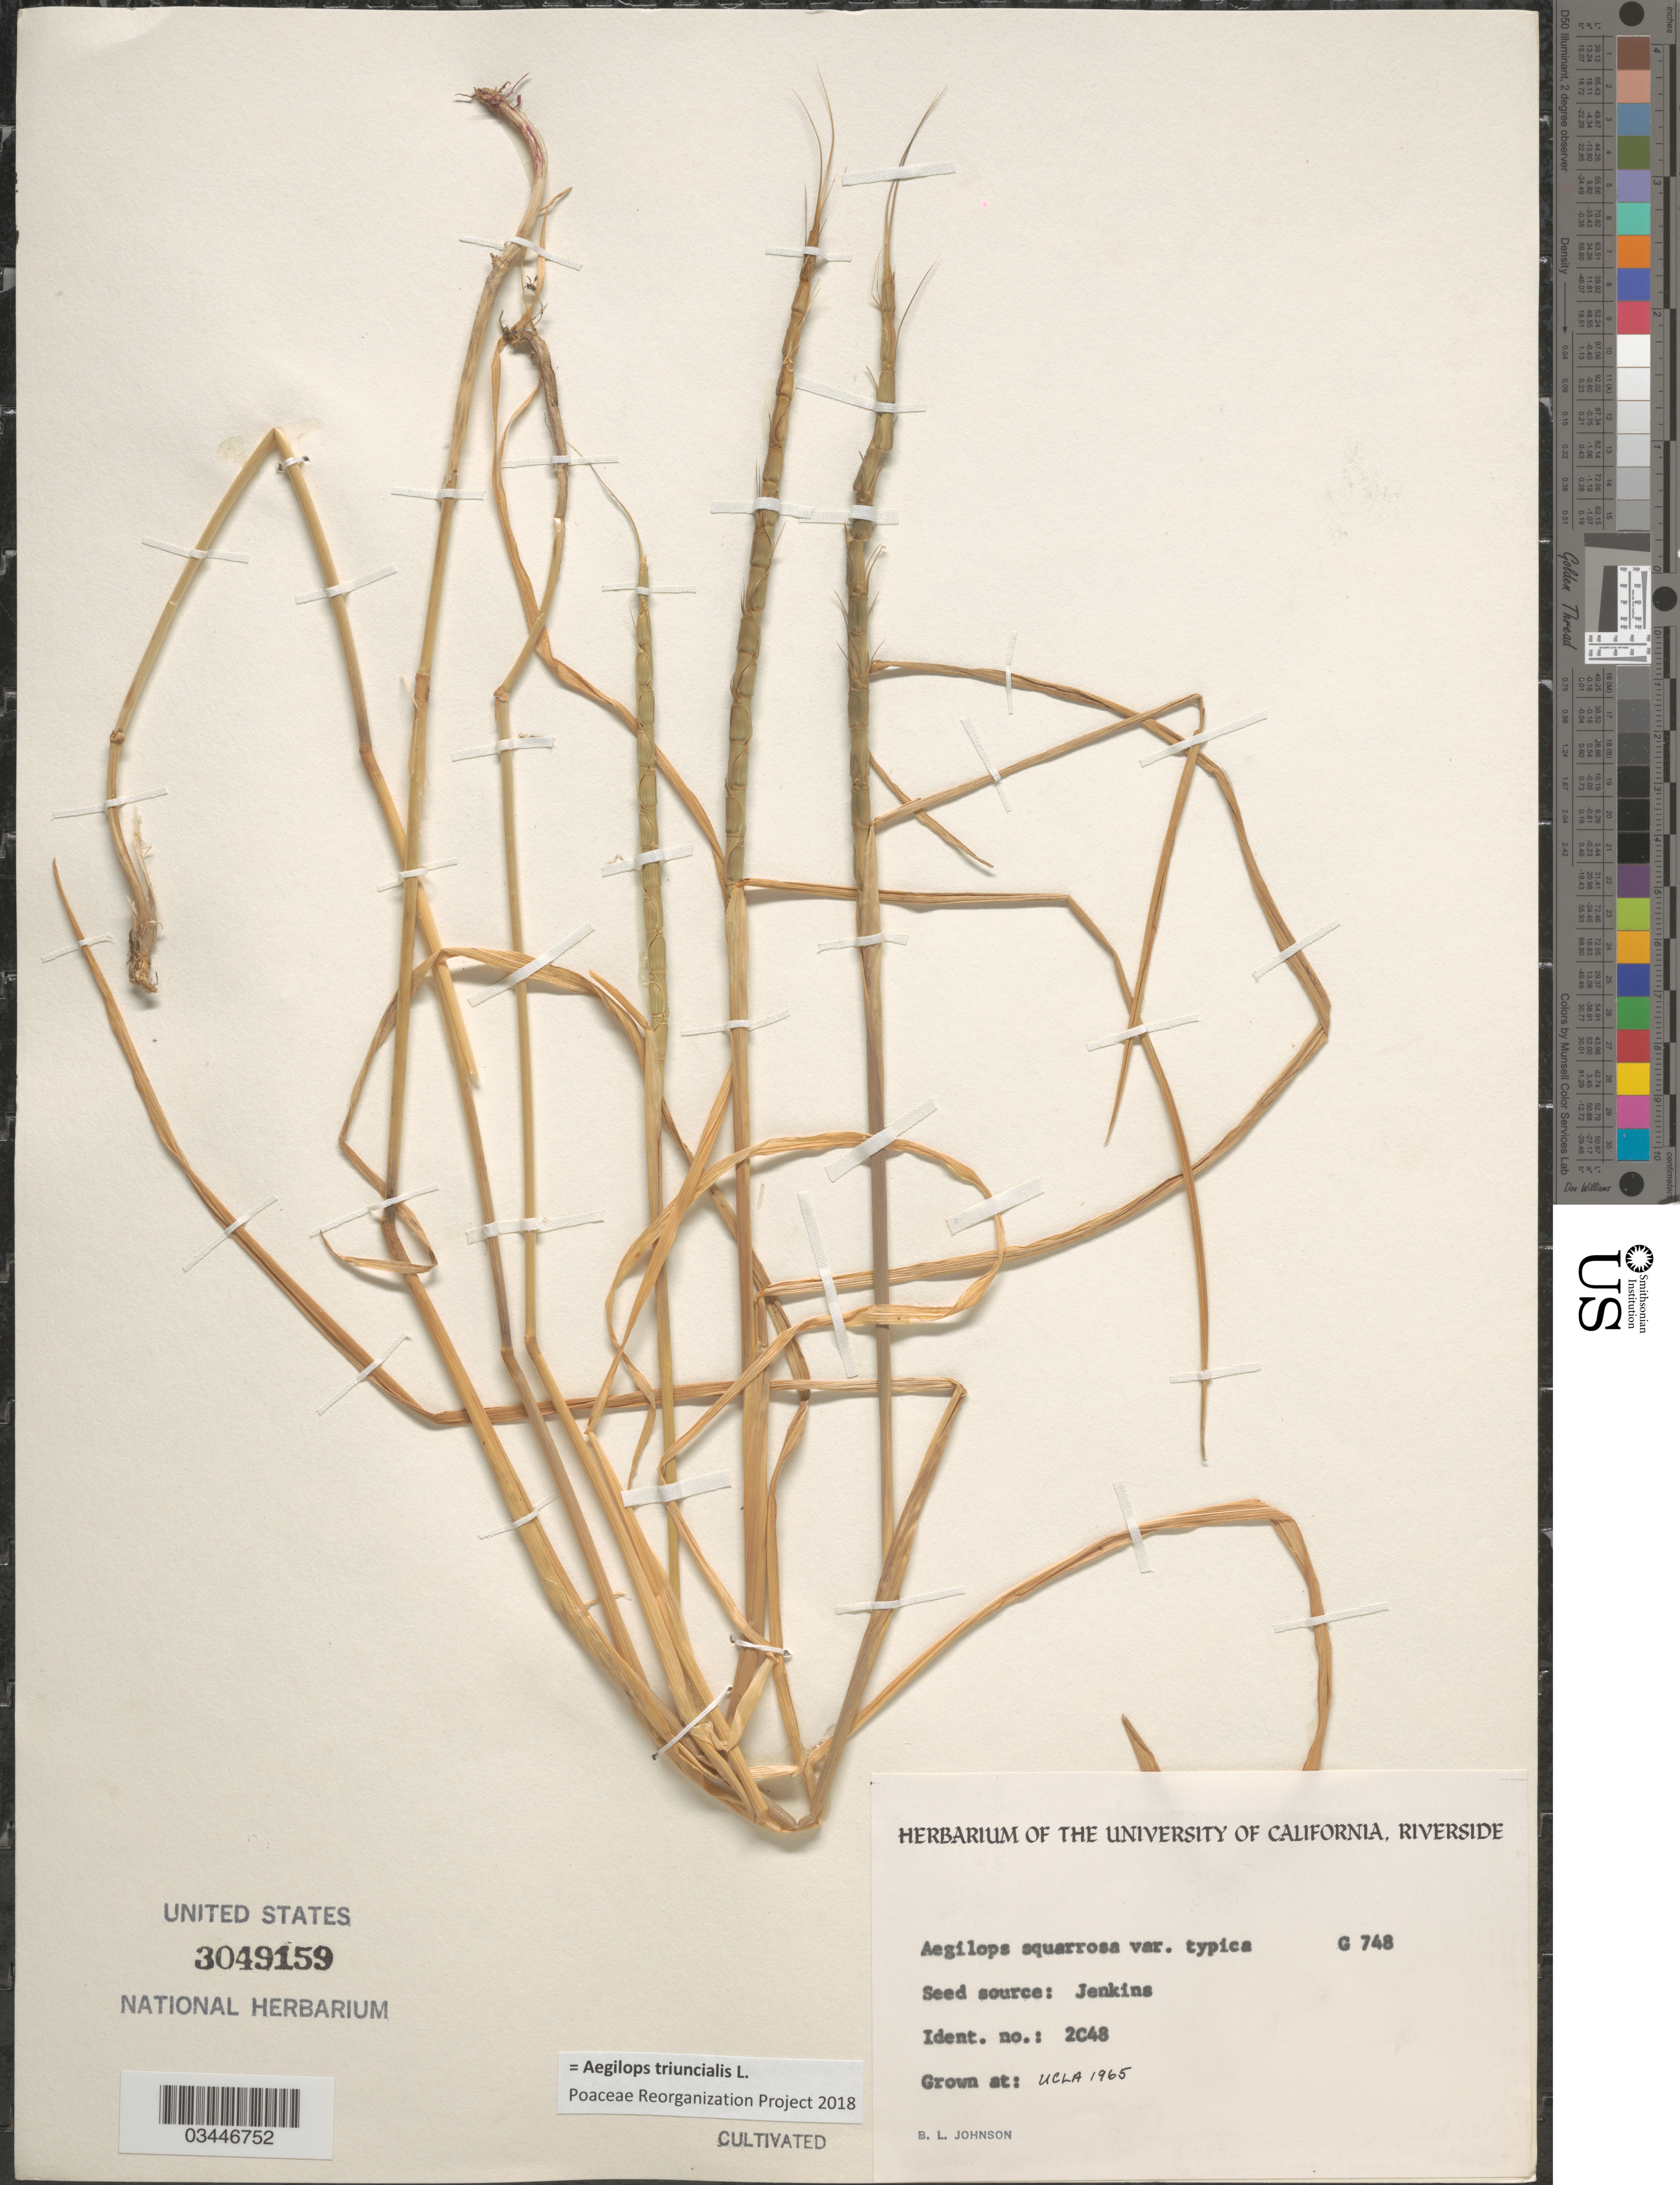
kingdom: Plantae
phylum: Tracheophyta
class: Liliopsida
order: Poales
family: Poaceae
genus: Aegilops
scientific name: Aegilops triuncialis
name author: L.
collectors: B. Johnson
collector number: G748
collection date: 1965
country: United States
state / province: California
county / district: Los Angeles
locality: UCLA.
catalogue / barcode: US 3049159